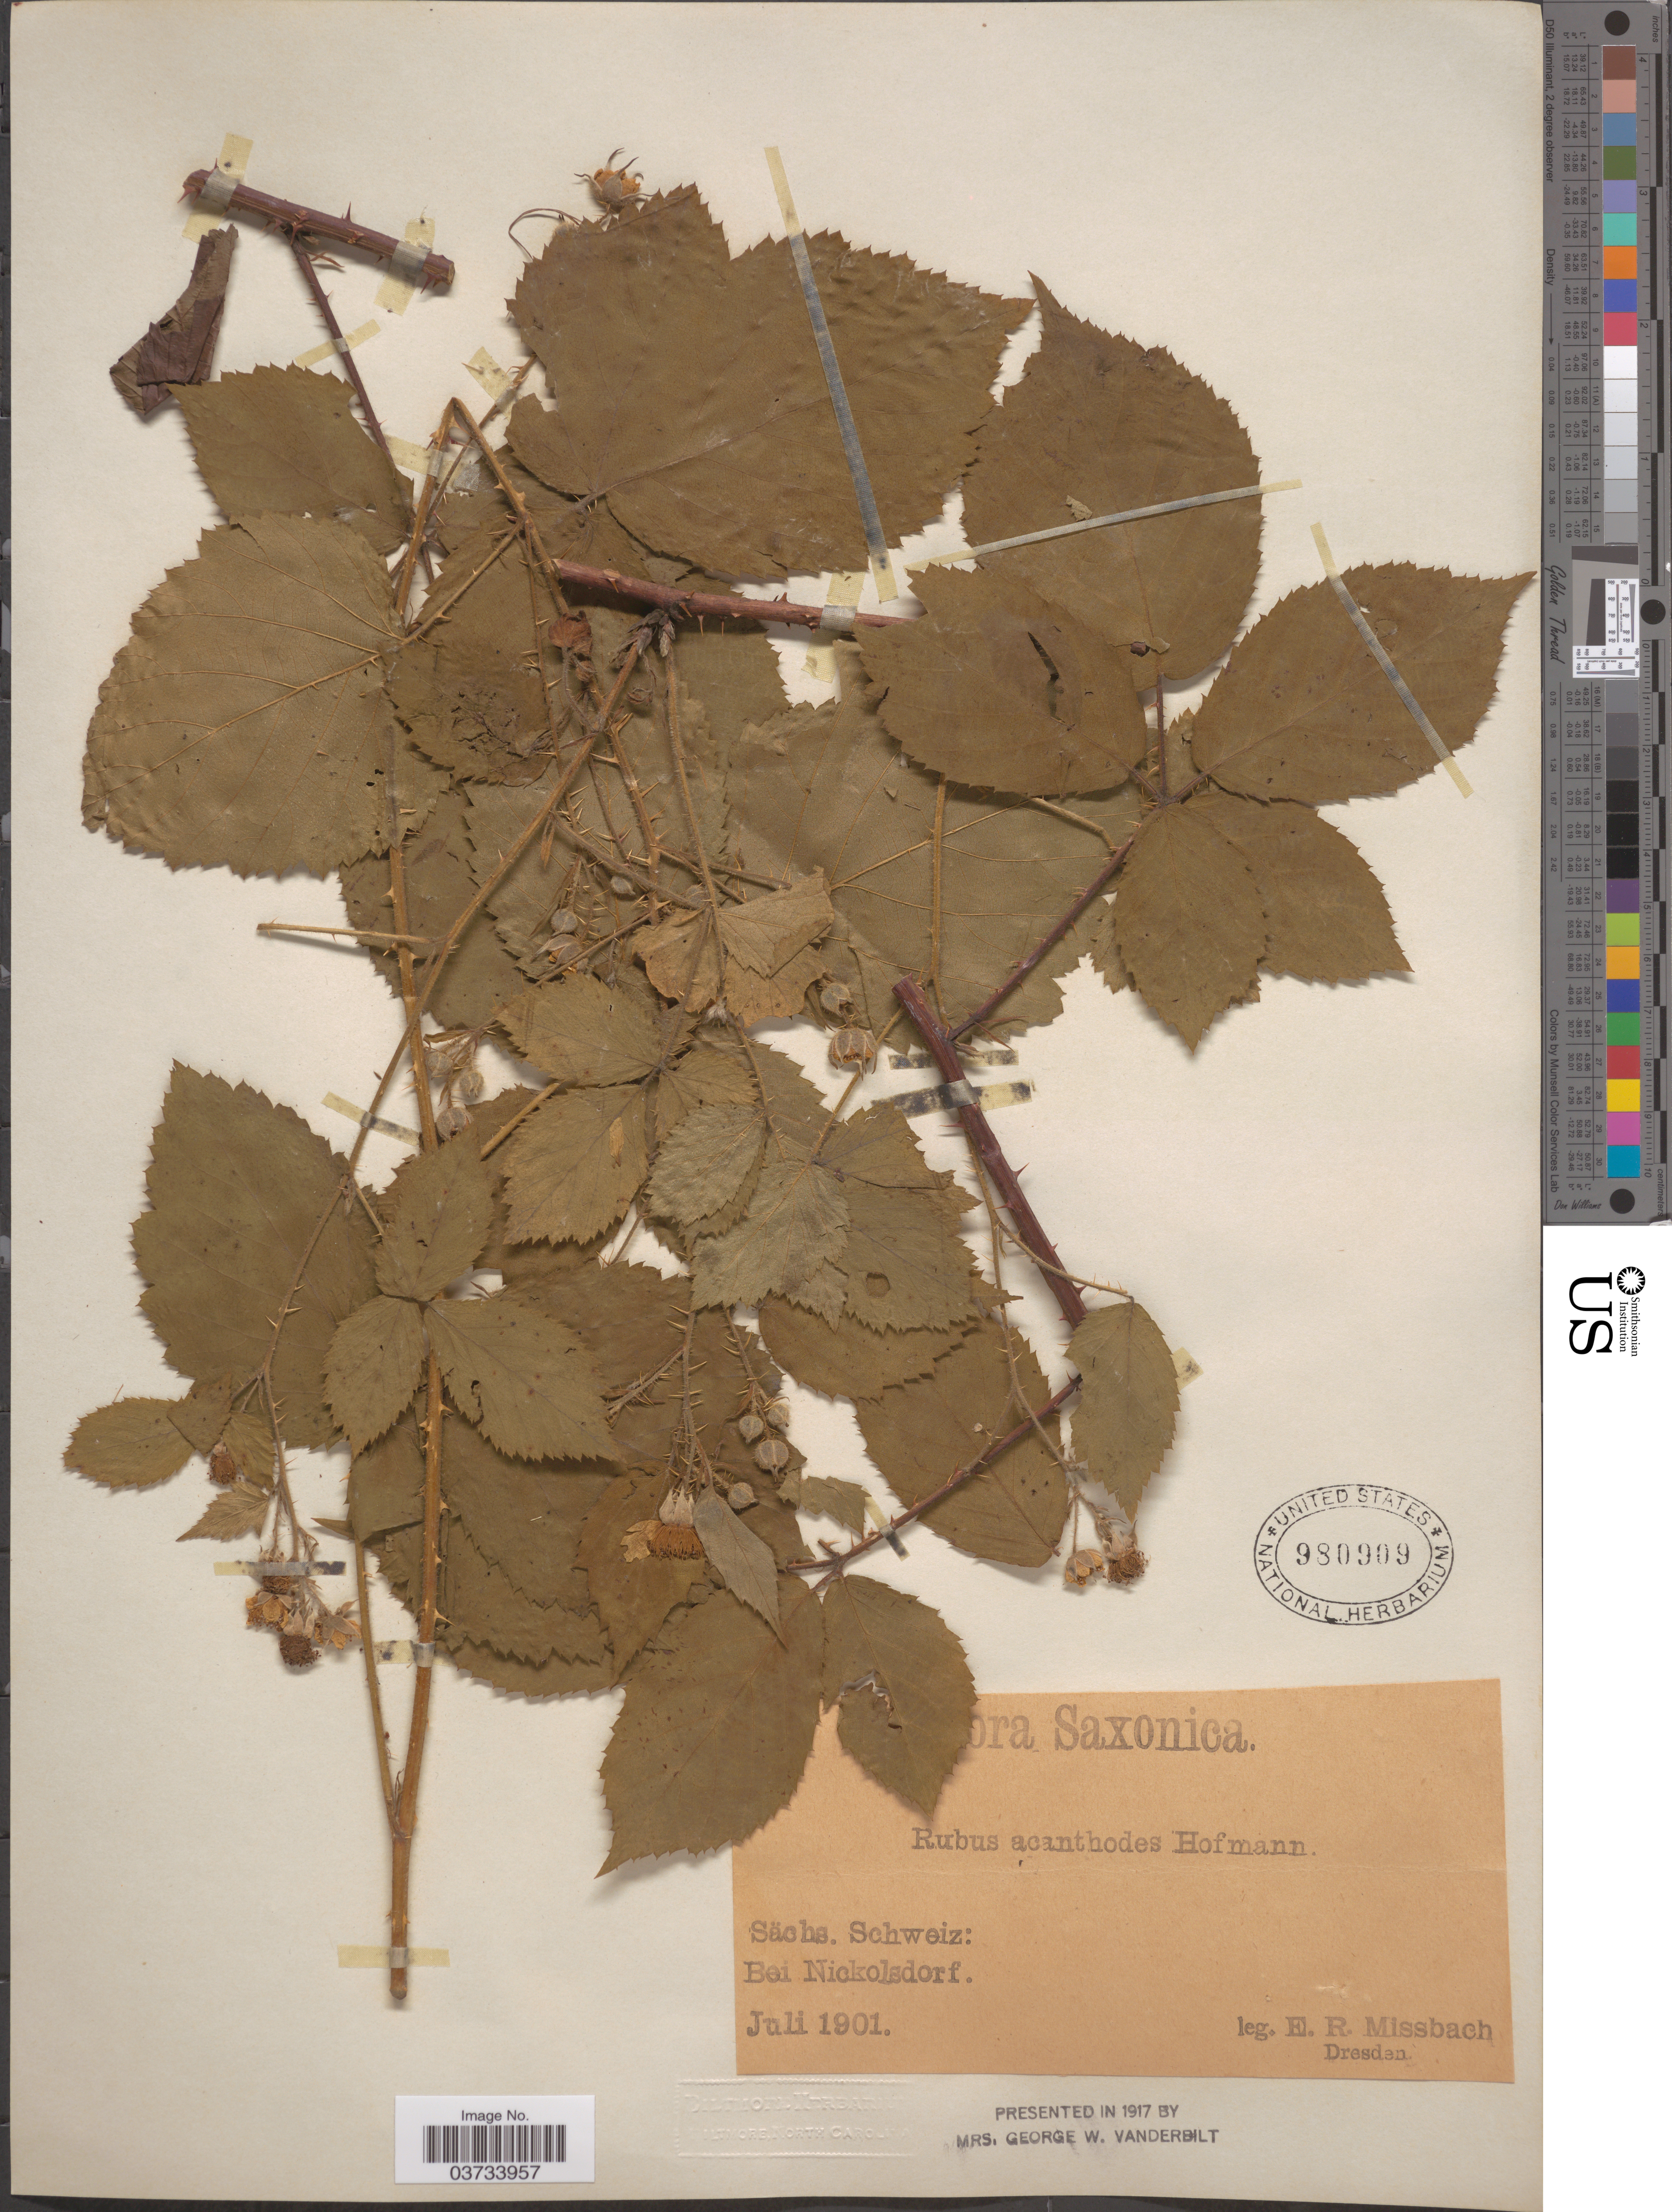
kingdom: Plantae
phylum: Tracheophyta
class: Magnoliopsida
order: Rosales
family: Rosaceae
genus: Rubus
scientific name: Rubus acanthodes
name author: Hofmann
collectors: E. Missbach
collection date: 1901-07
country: Switzerland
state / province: Schwyz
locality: Saxonica. Sächs. Schweiz: bei Nickolsdorf.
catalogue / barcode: US 980909